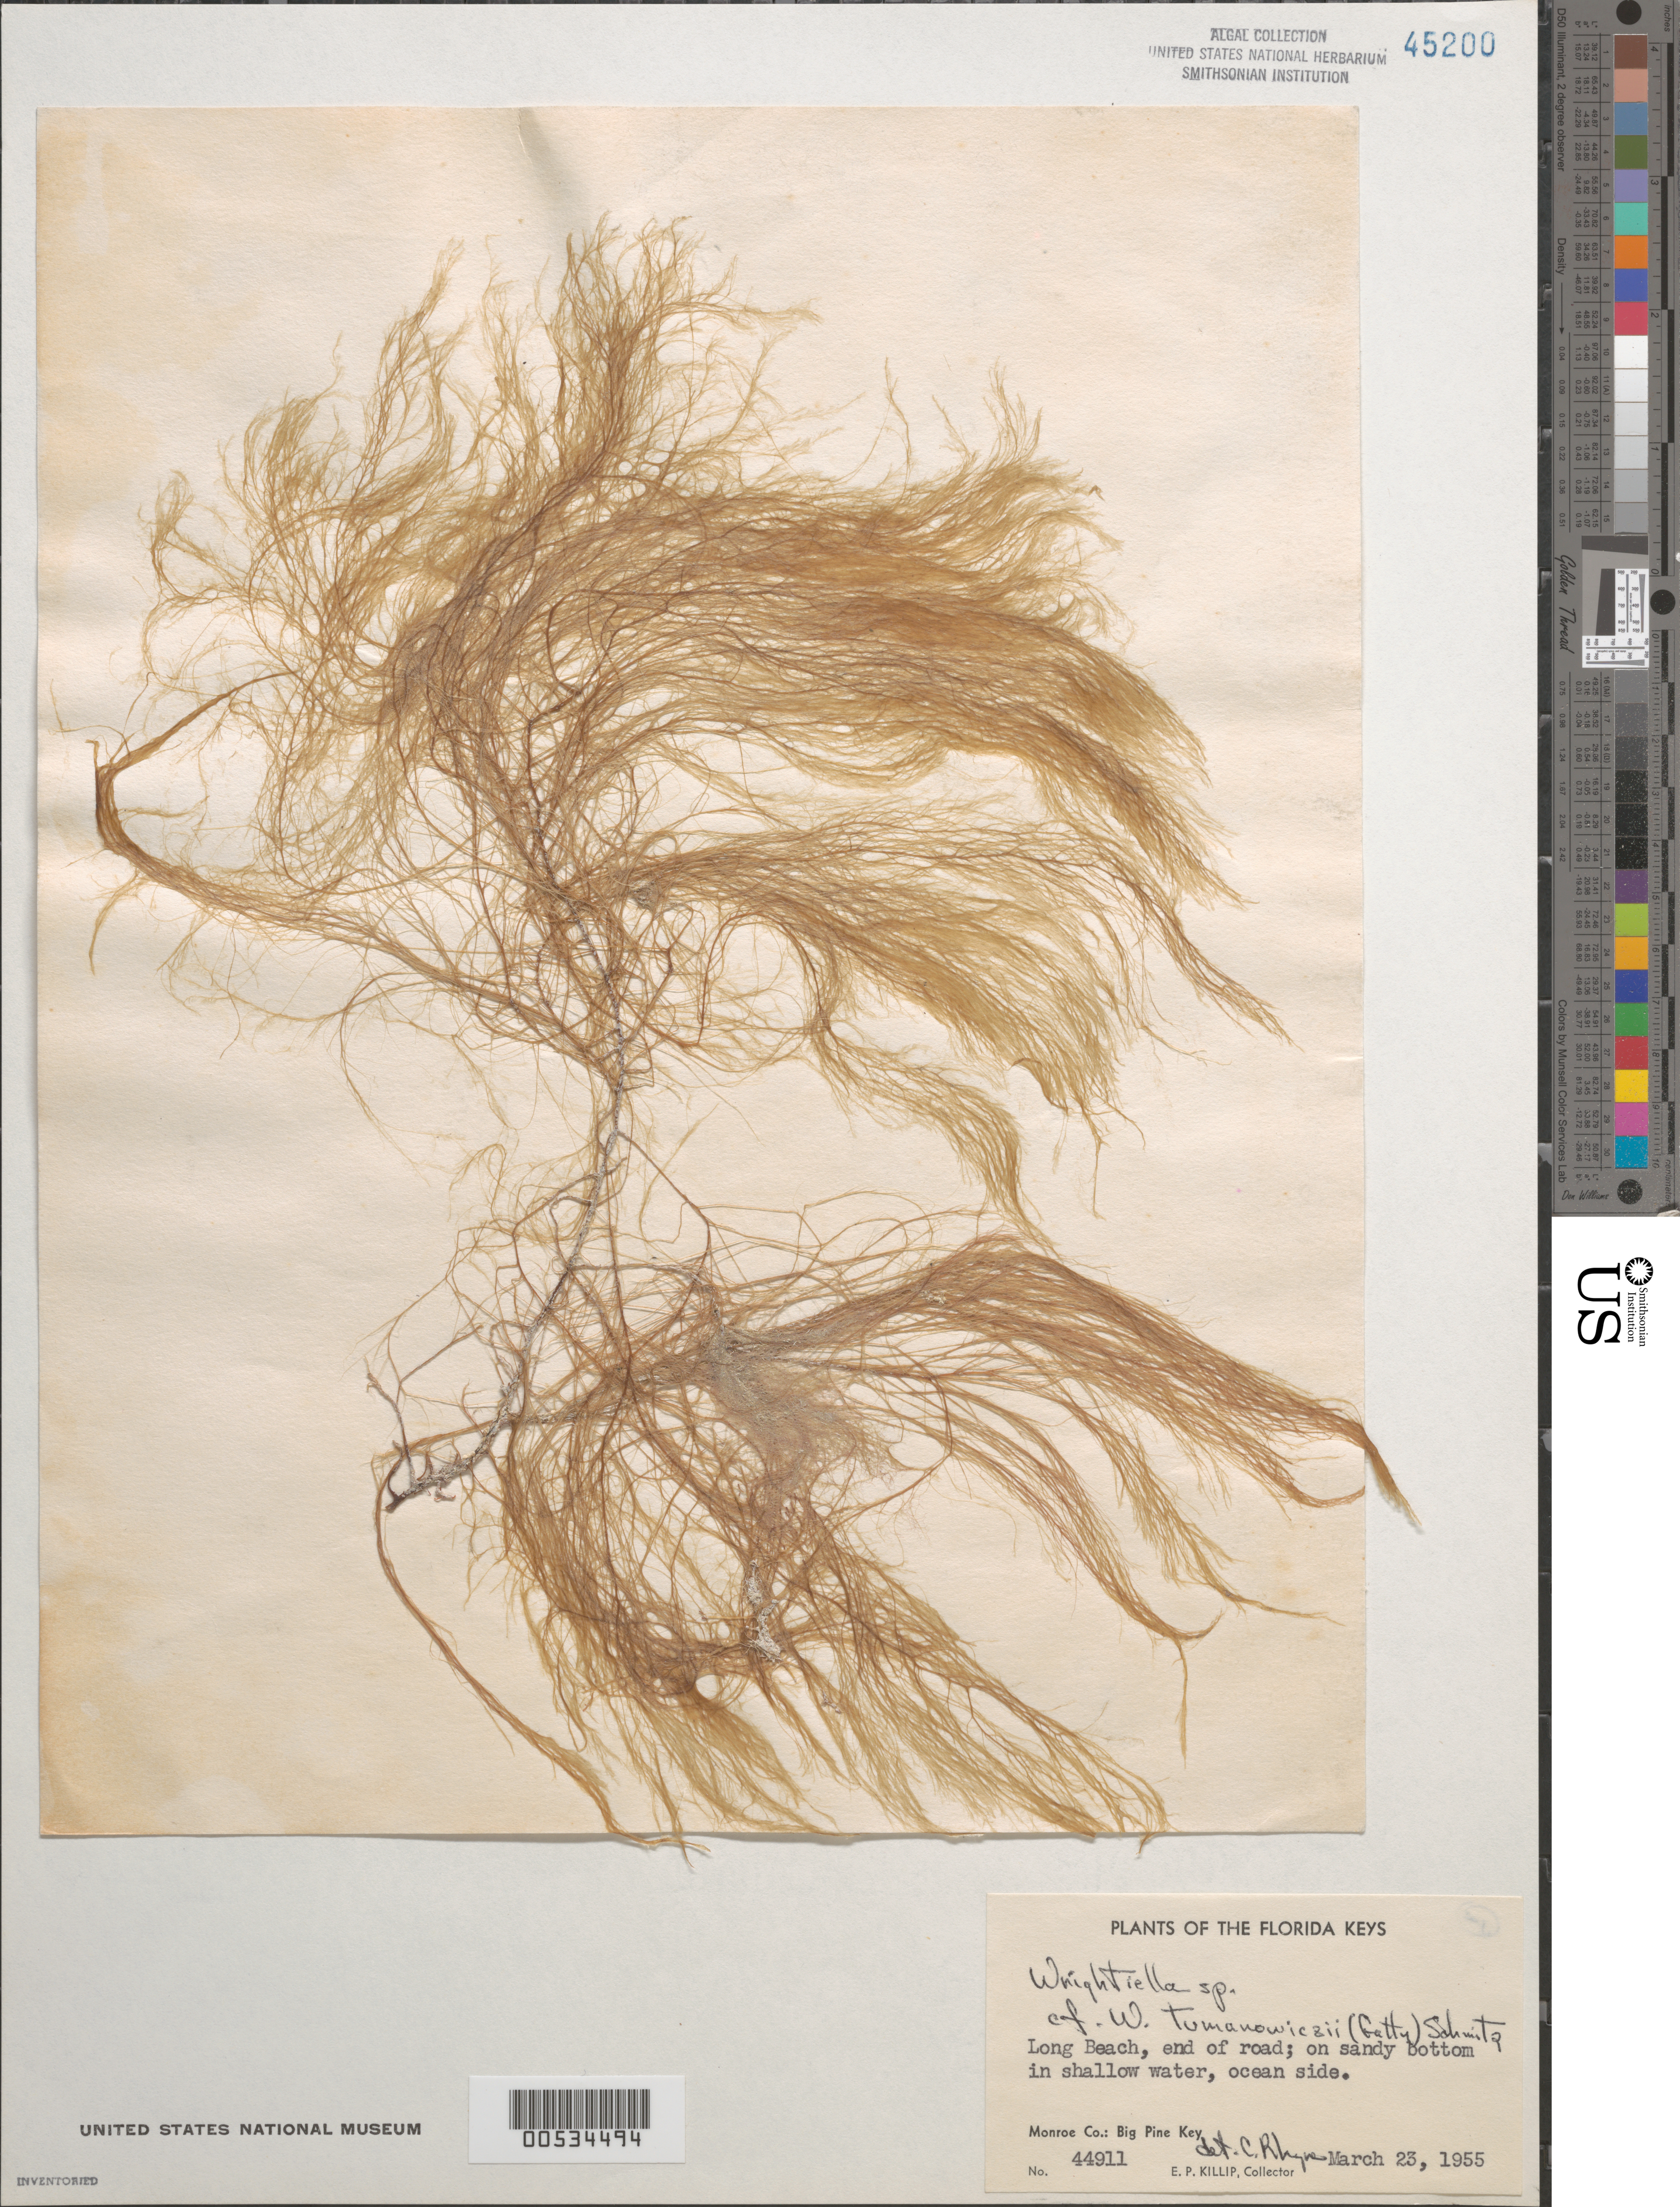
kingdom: Plantae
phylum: Rhodophyta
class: Florideophyceae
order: Ceramiales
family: Rhodomelaceae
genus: Wrightiella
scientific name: Wrightiella tumanowiczii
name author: (Gatty ex Harv.) F. Schmitz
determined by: Rhyne, C. F.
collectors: E. P. Killip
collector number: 44911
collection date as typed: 23 Mar 1955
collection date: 1955-03-23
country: United States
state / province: Florida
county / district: Monroe County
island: Big Pine Key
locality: Long Beach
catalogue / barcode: US 45200